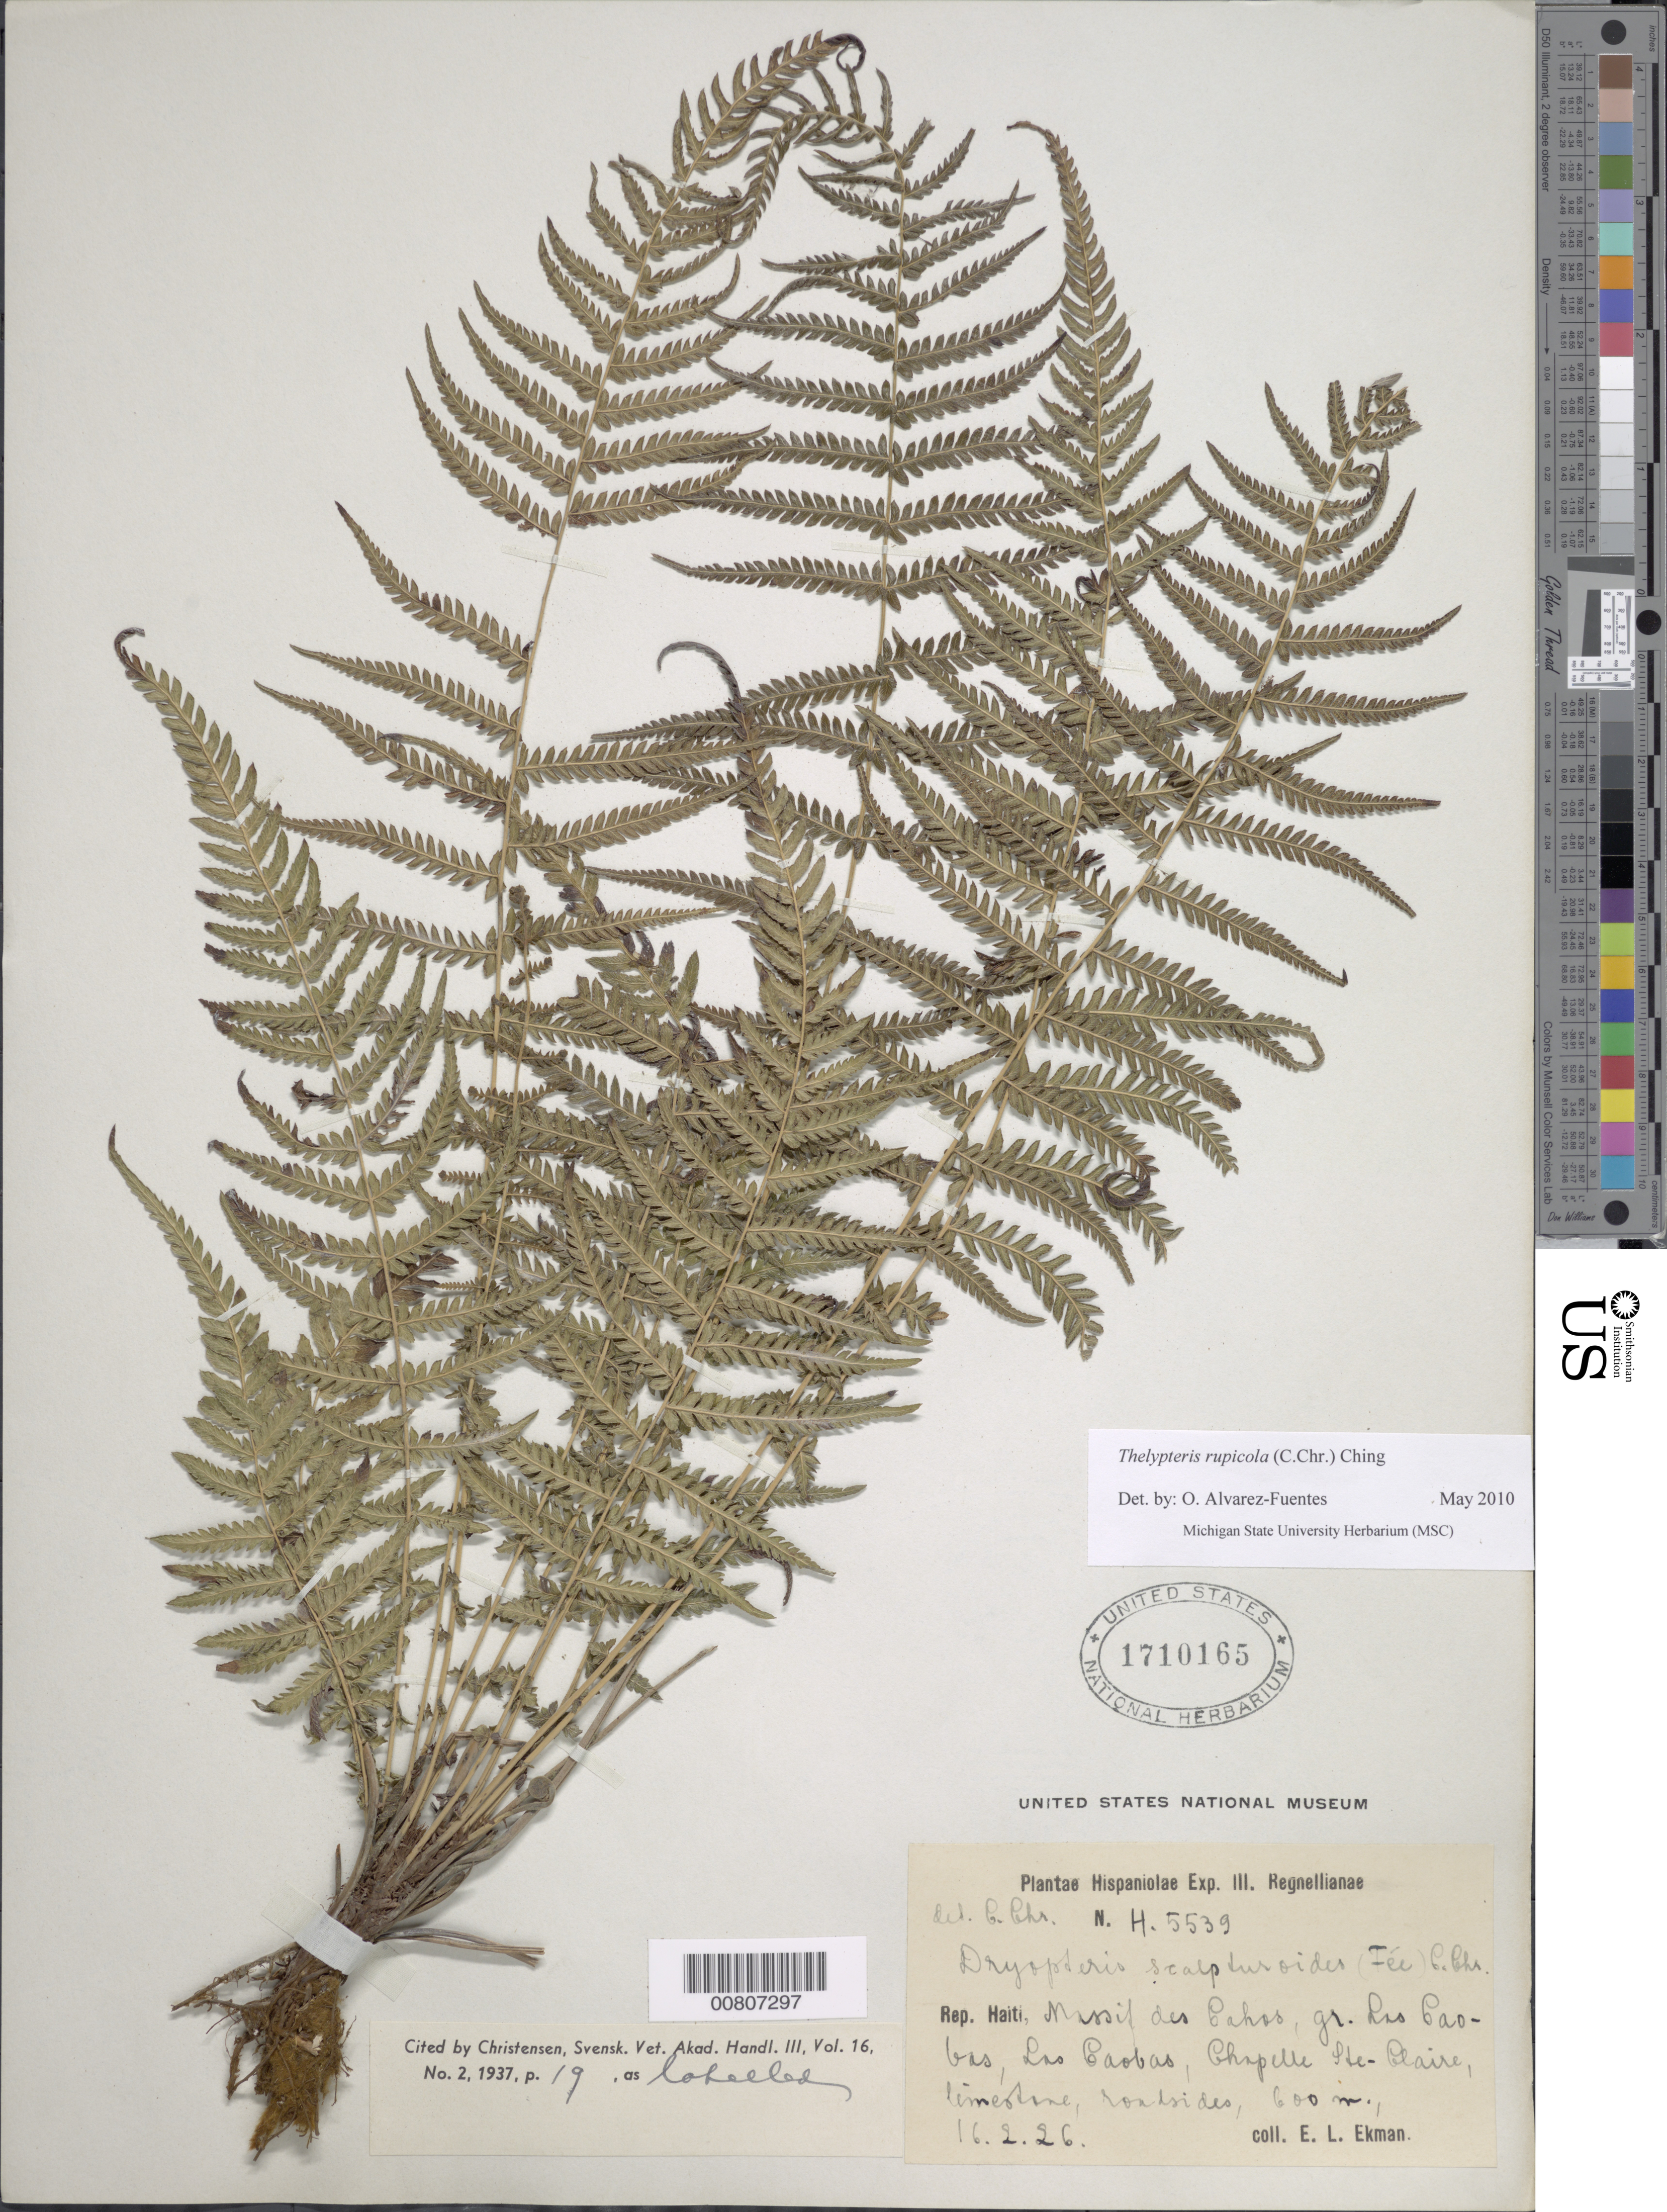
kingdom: Plantae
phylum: Tracheophyta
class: Polypodiopsida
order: Polypodiales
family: Thelypteridaceae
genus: Amauropelta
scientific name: Amauropelta rupicola (C. Chr.) comb. nov., ined 2015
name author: (C. Chr.)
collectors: E. L. Ekman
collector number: H 5539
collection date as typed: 16 Feb 1926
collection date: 1926-02-16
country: Haiti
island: Hispaniola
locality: Massif des Cahos, gr. Las Caobas, Chapelle Ste.-Claaire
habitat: Limestone, roadsides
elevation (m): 600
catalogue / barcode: US 1710165